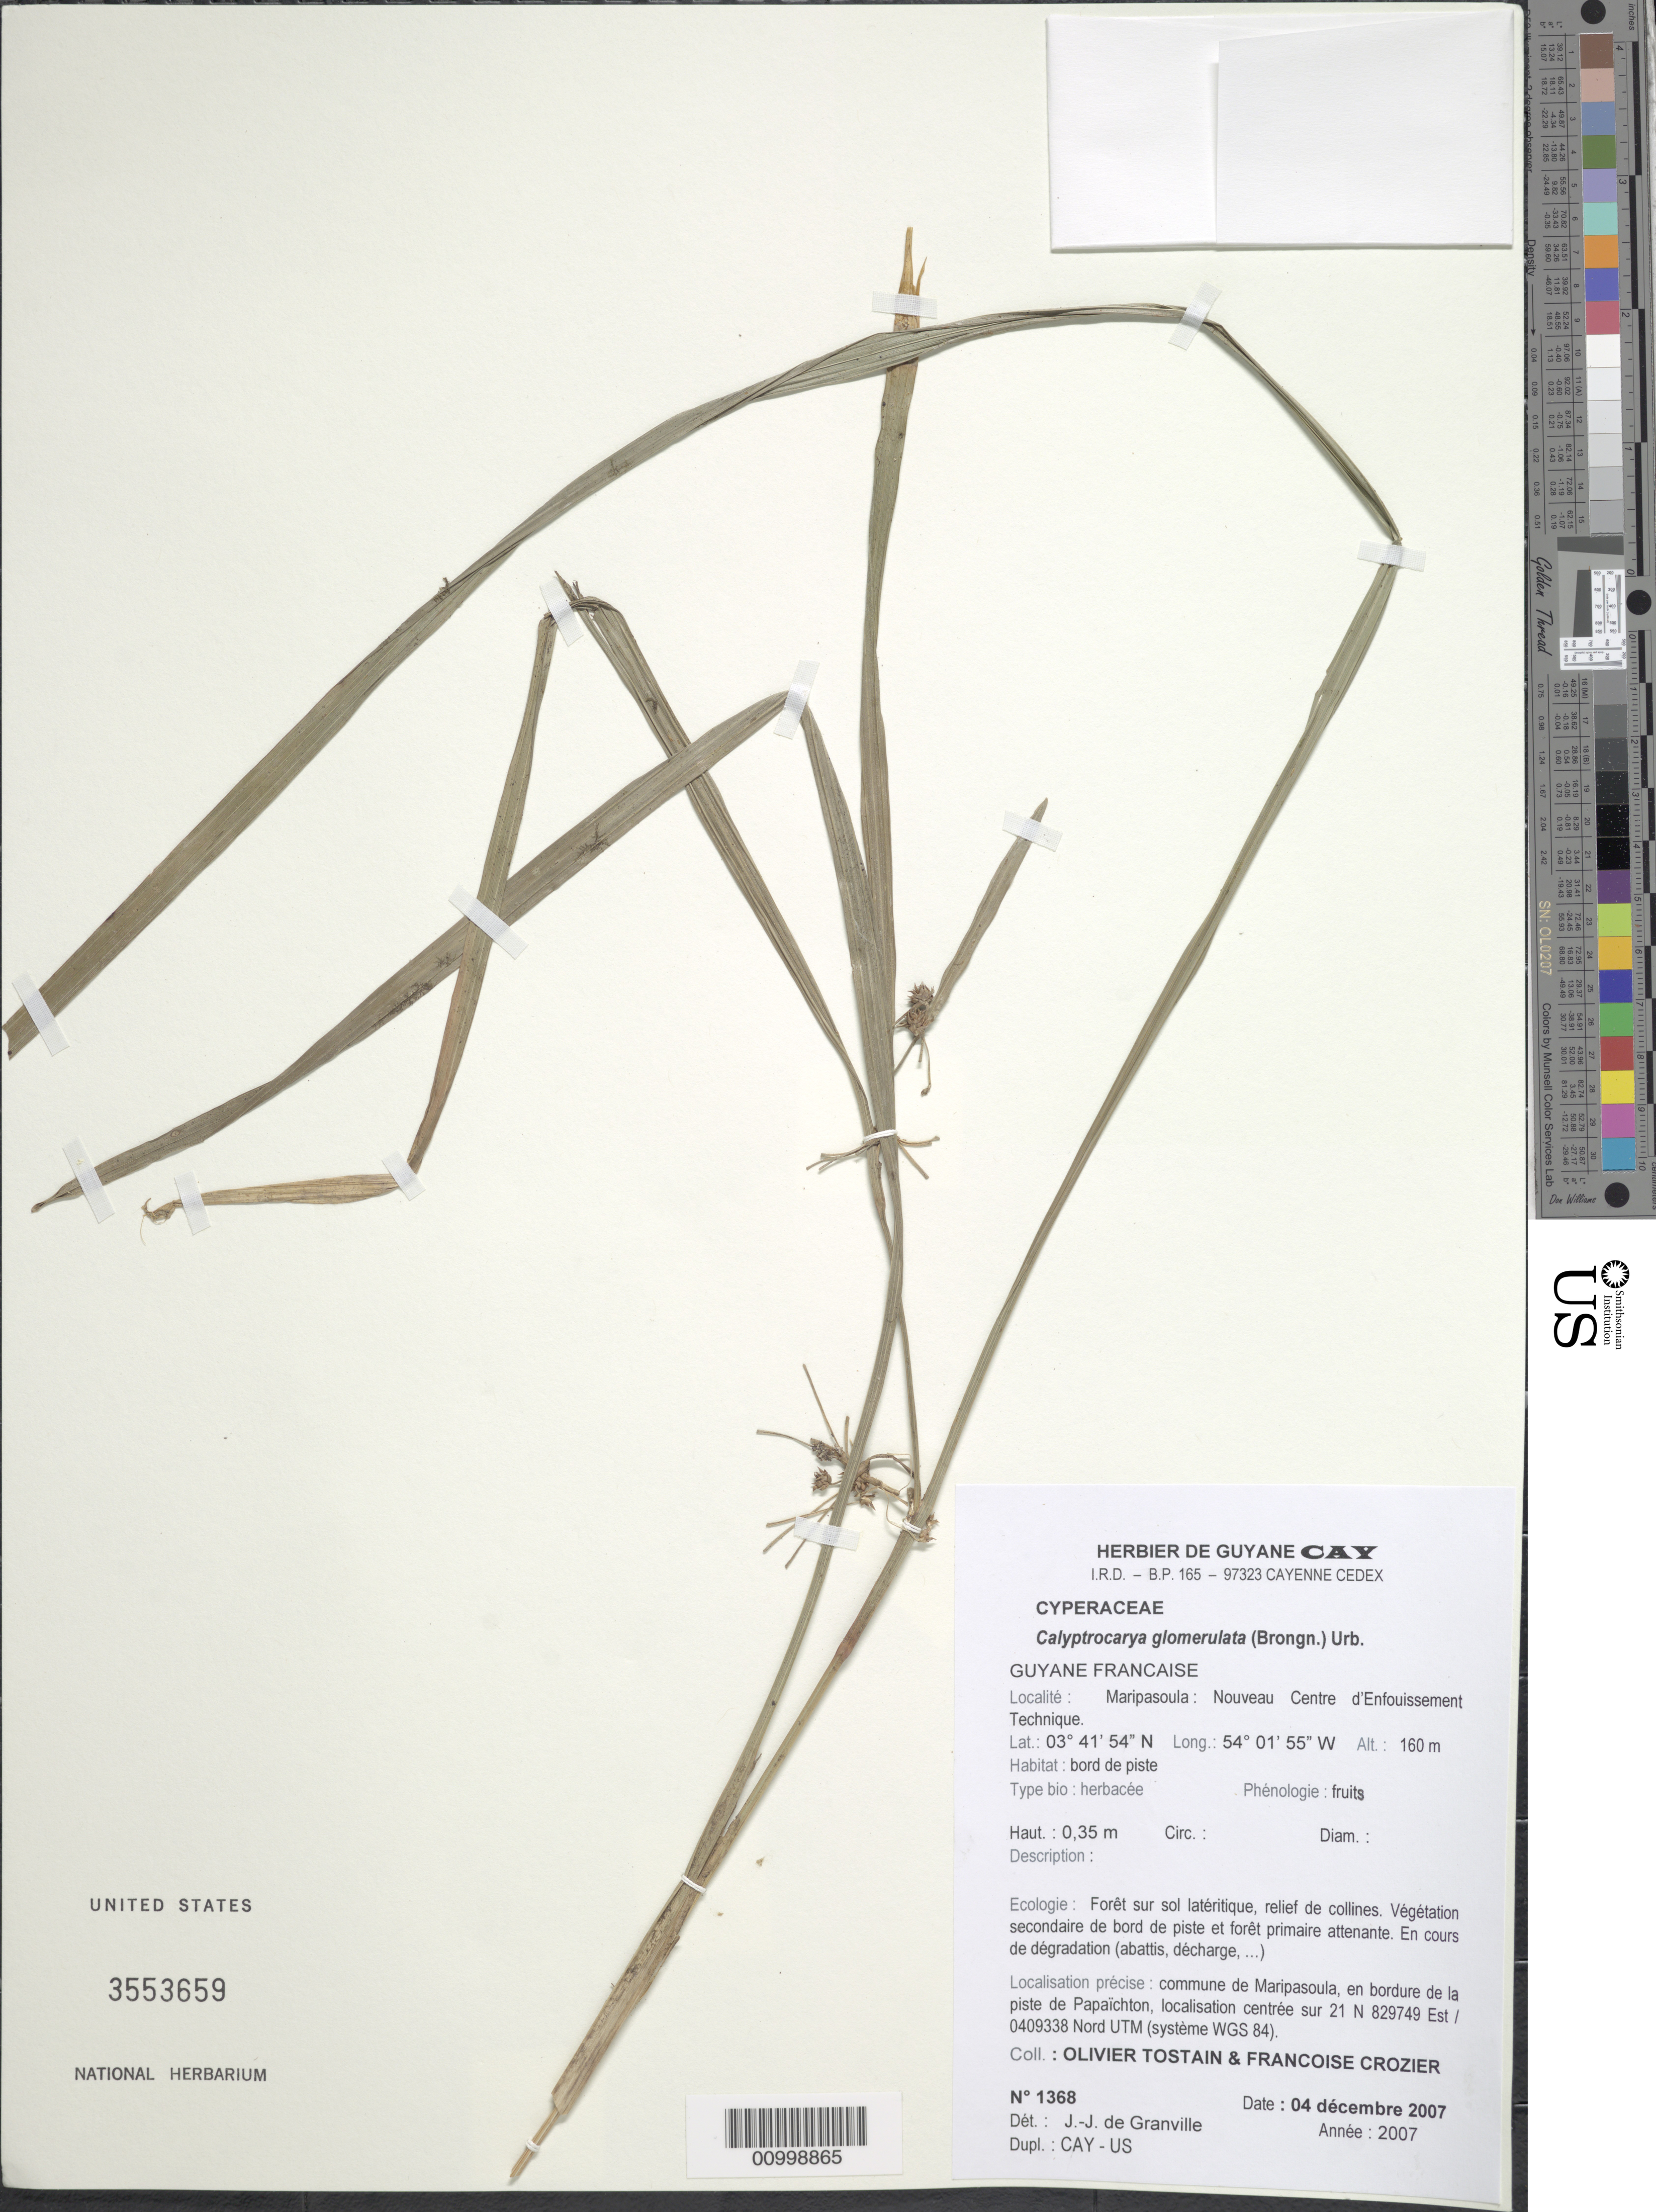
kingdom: Plantae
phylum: Tracheophyta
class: Liliopsida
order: Poales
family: Cyperaceae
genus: Calyptrocarya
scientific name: Calyptrocarya glomerulata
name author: (Brongn.) Urb.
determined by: Granville, J. J. de, (CAY), Institut de Recherche pour le Developpement (IRD) (FRENCH GUIANA)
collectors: O. Tostain & F. Crozier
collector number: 1368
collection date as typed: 4-Dec-07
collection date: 2007-12-04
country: French Guiana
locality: Maripasoula: Noveau Centre d'Enfouissement Technique; commune de Marpasoula, en bordure de la piste de Papaïchton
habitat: Foret sur sol lateritique, relief de collines. Veg secondaire de bord de piste et foret primaire attente. En cours de degredation (abattis, decharge)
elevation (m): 160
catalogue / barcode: US 3553659